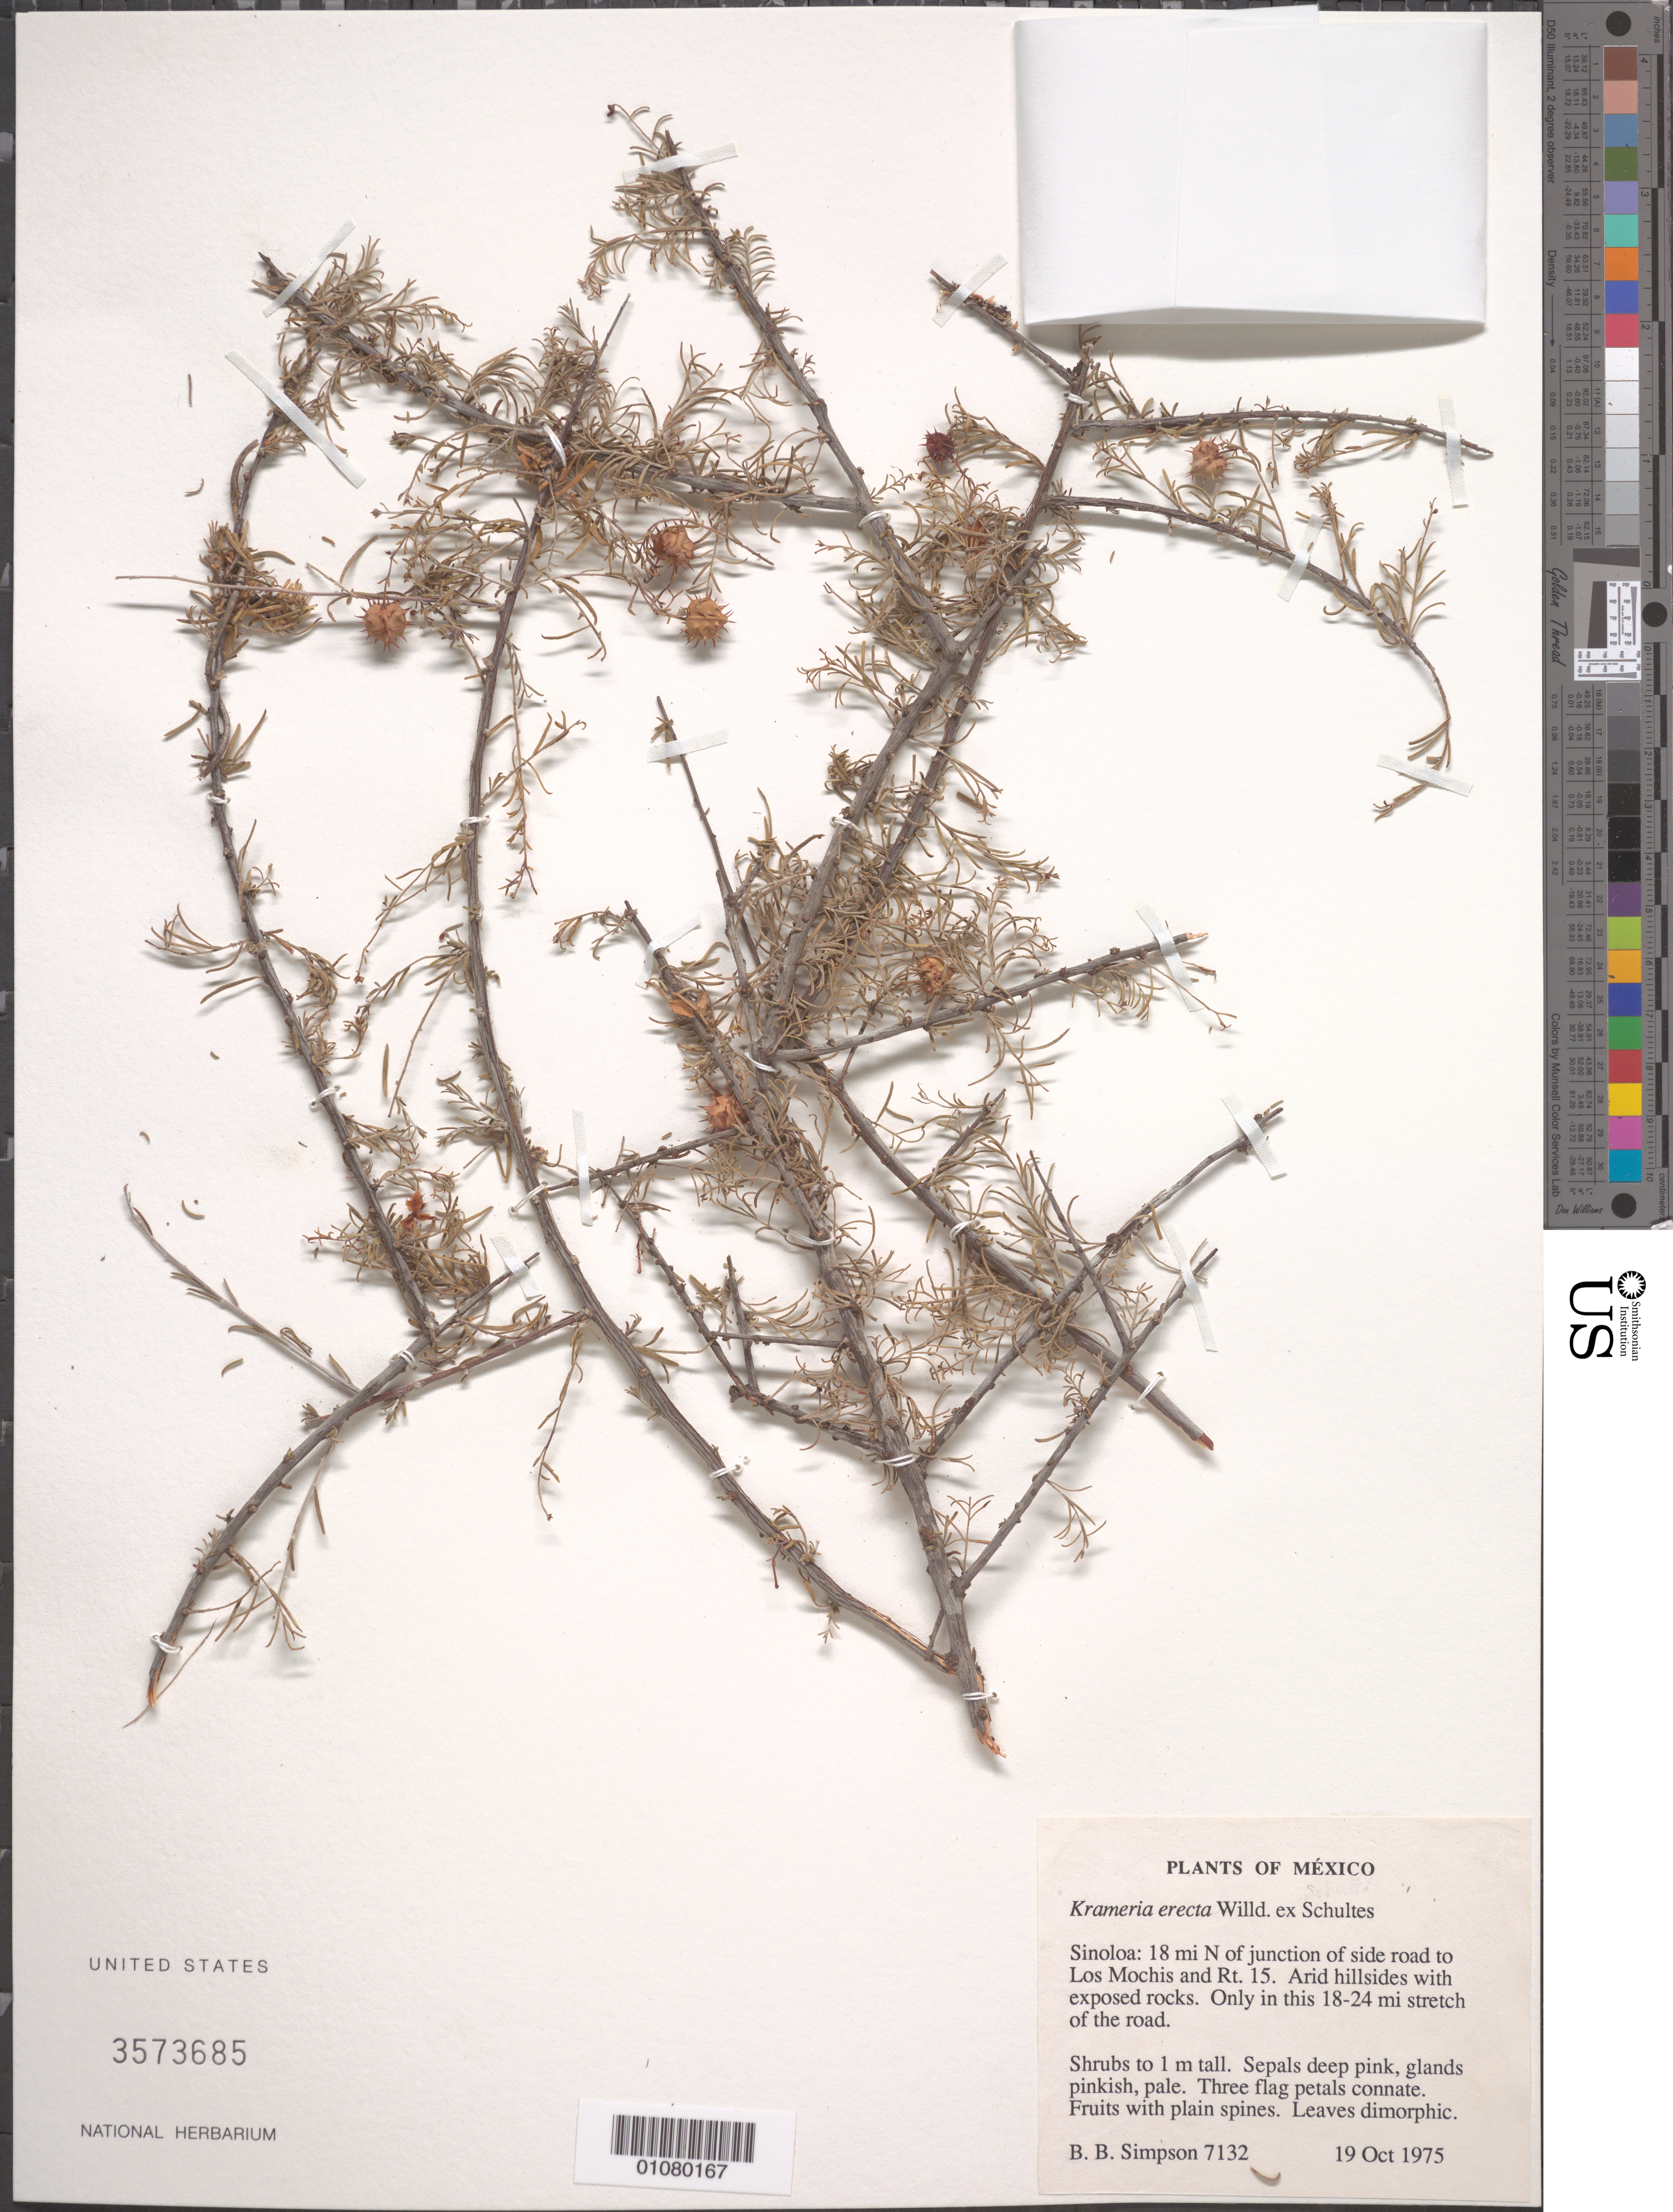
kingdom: Plantae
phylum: Tracheophyta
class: Magnoliopsida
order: Zygophyllales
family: Krameriaceae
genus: Krameria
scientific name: Krameria erecta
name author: Willd. ex Schult.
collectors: B. B. Simpson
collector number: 7132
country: Mexico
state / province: Sinaloa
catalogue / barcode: US 3573685